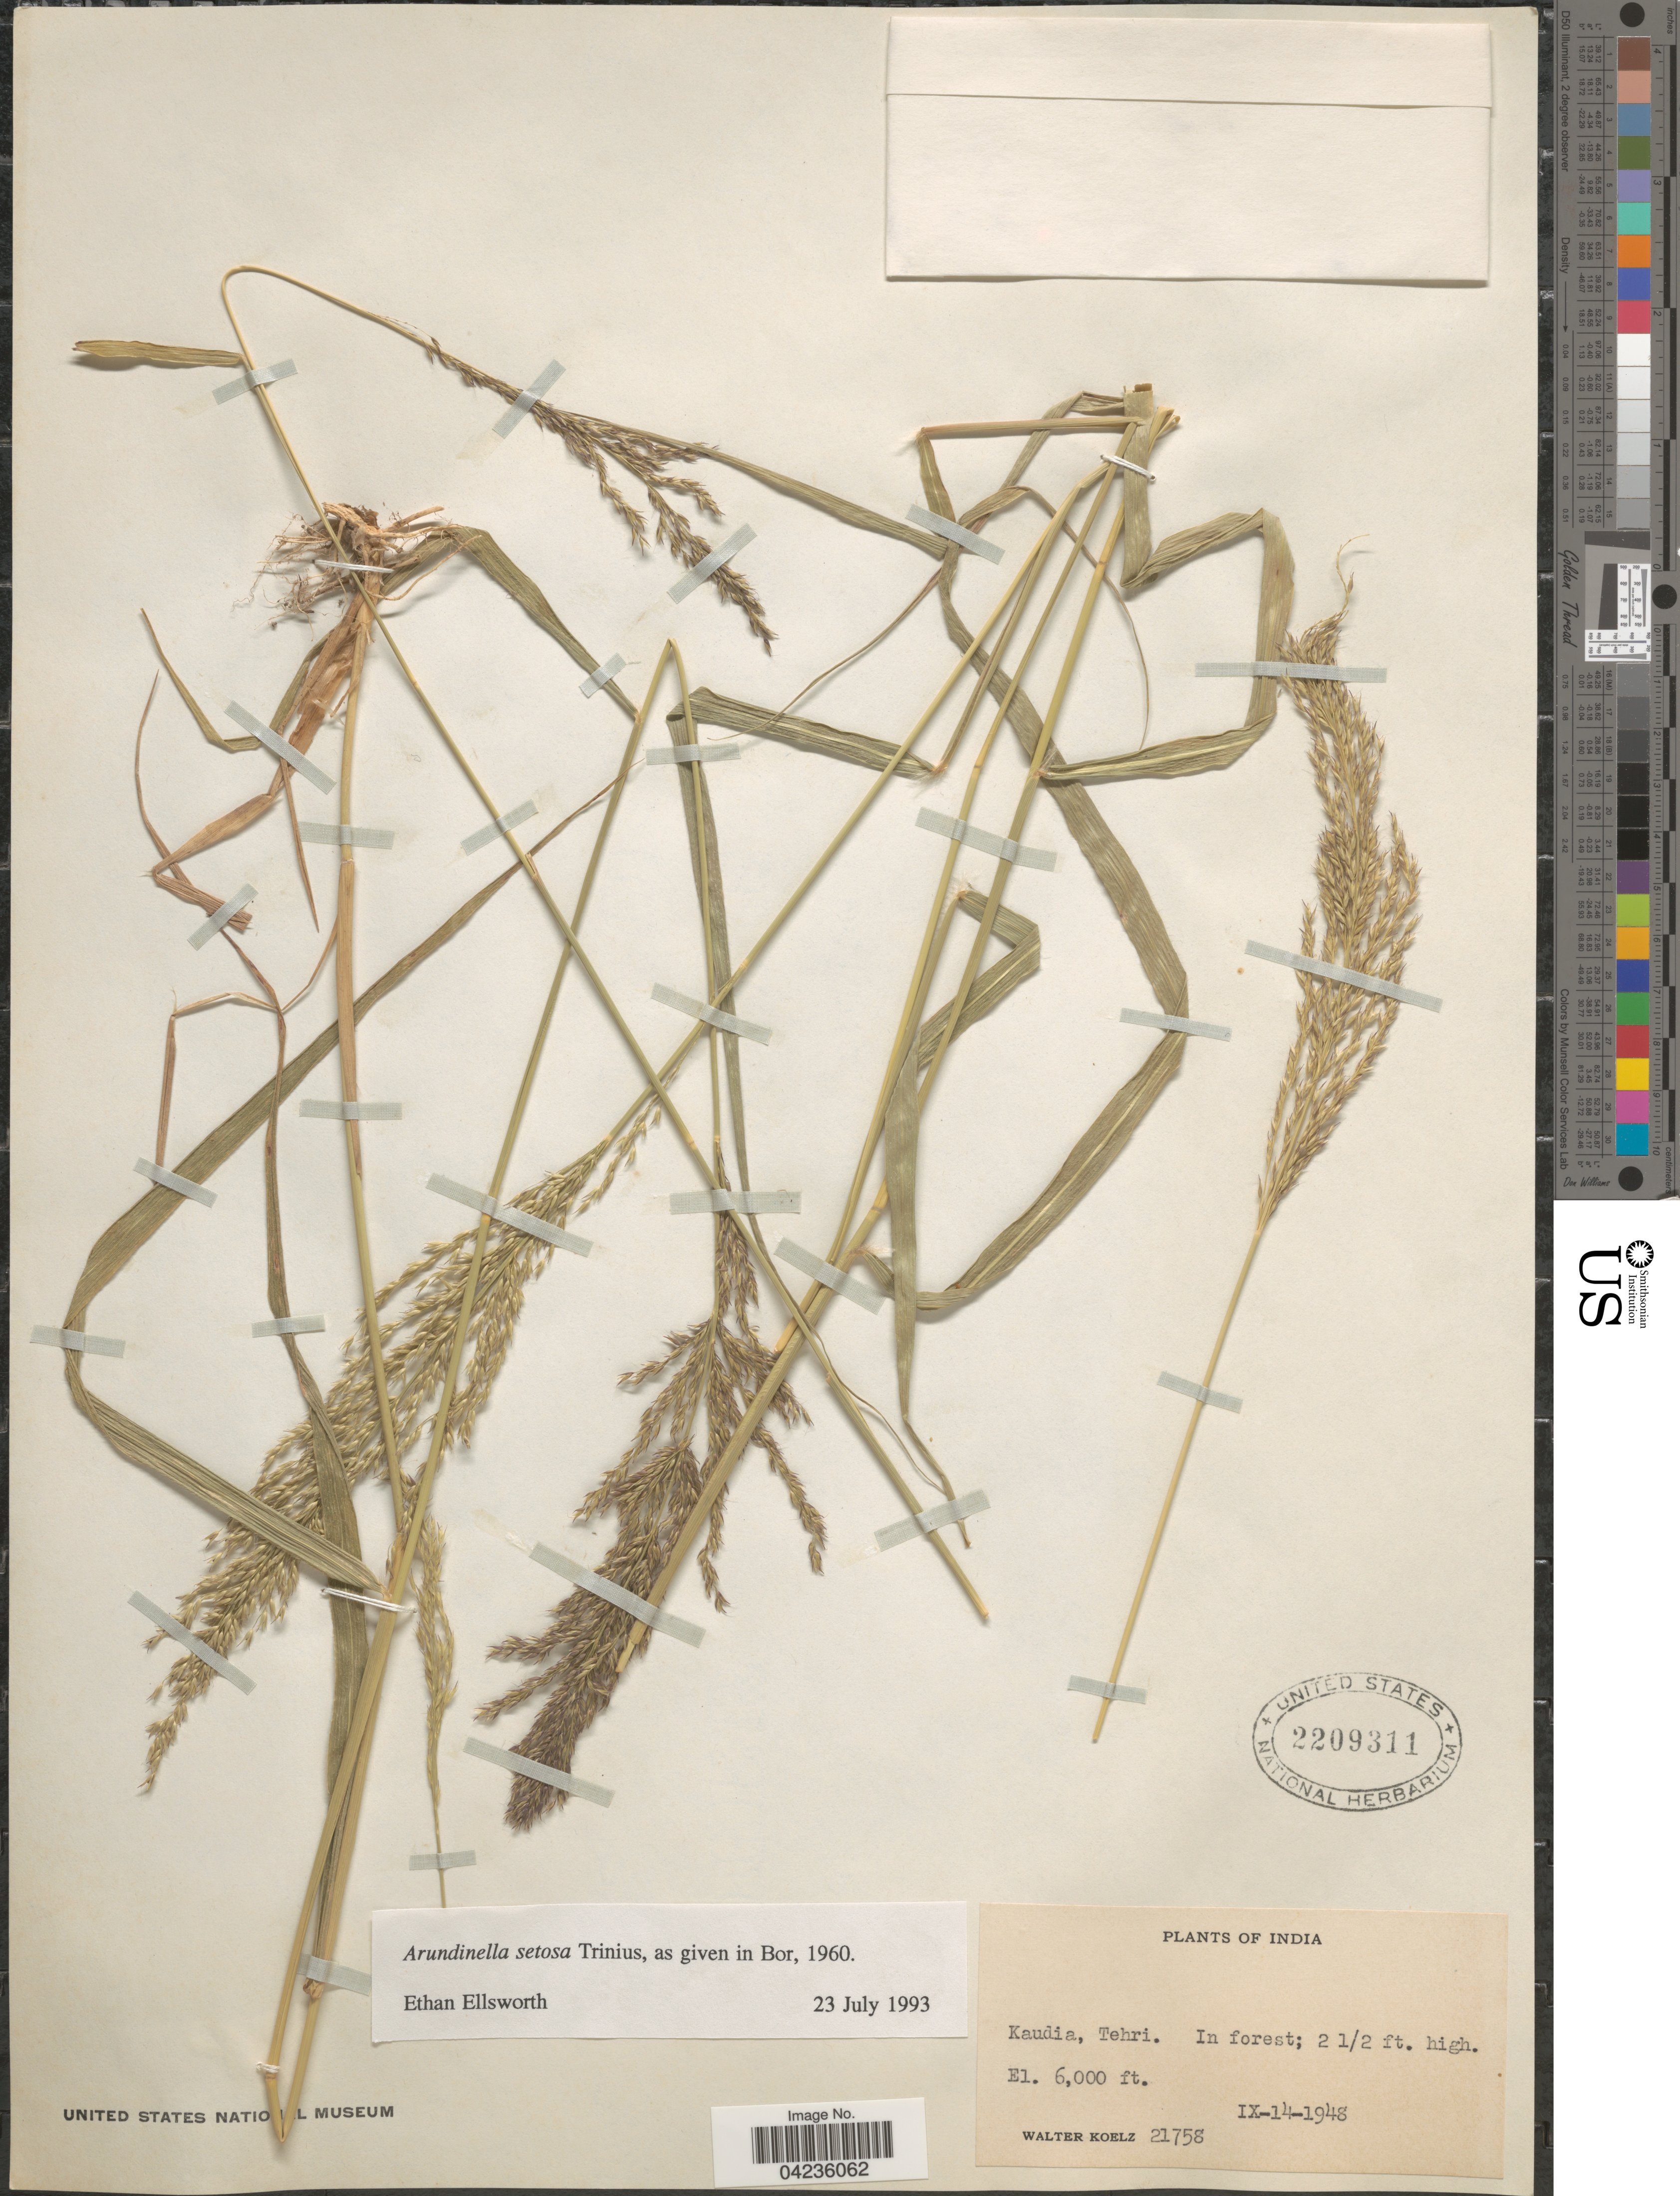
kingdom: Plantae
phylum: Tracheophyta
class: Liliopsida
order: Poales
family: Poaceae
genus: Arundinella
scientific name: Arundinella setosa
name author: Trin.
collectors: W. N. Koelz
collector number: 21758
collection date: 1948-09-14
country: India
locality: Kaudia, Tehri.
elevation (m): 1829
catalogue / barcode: US 2209311